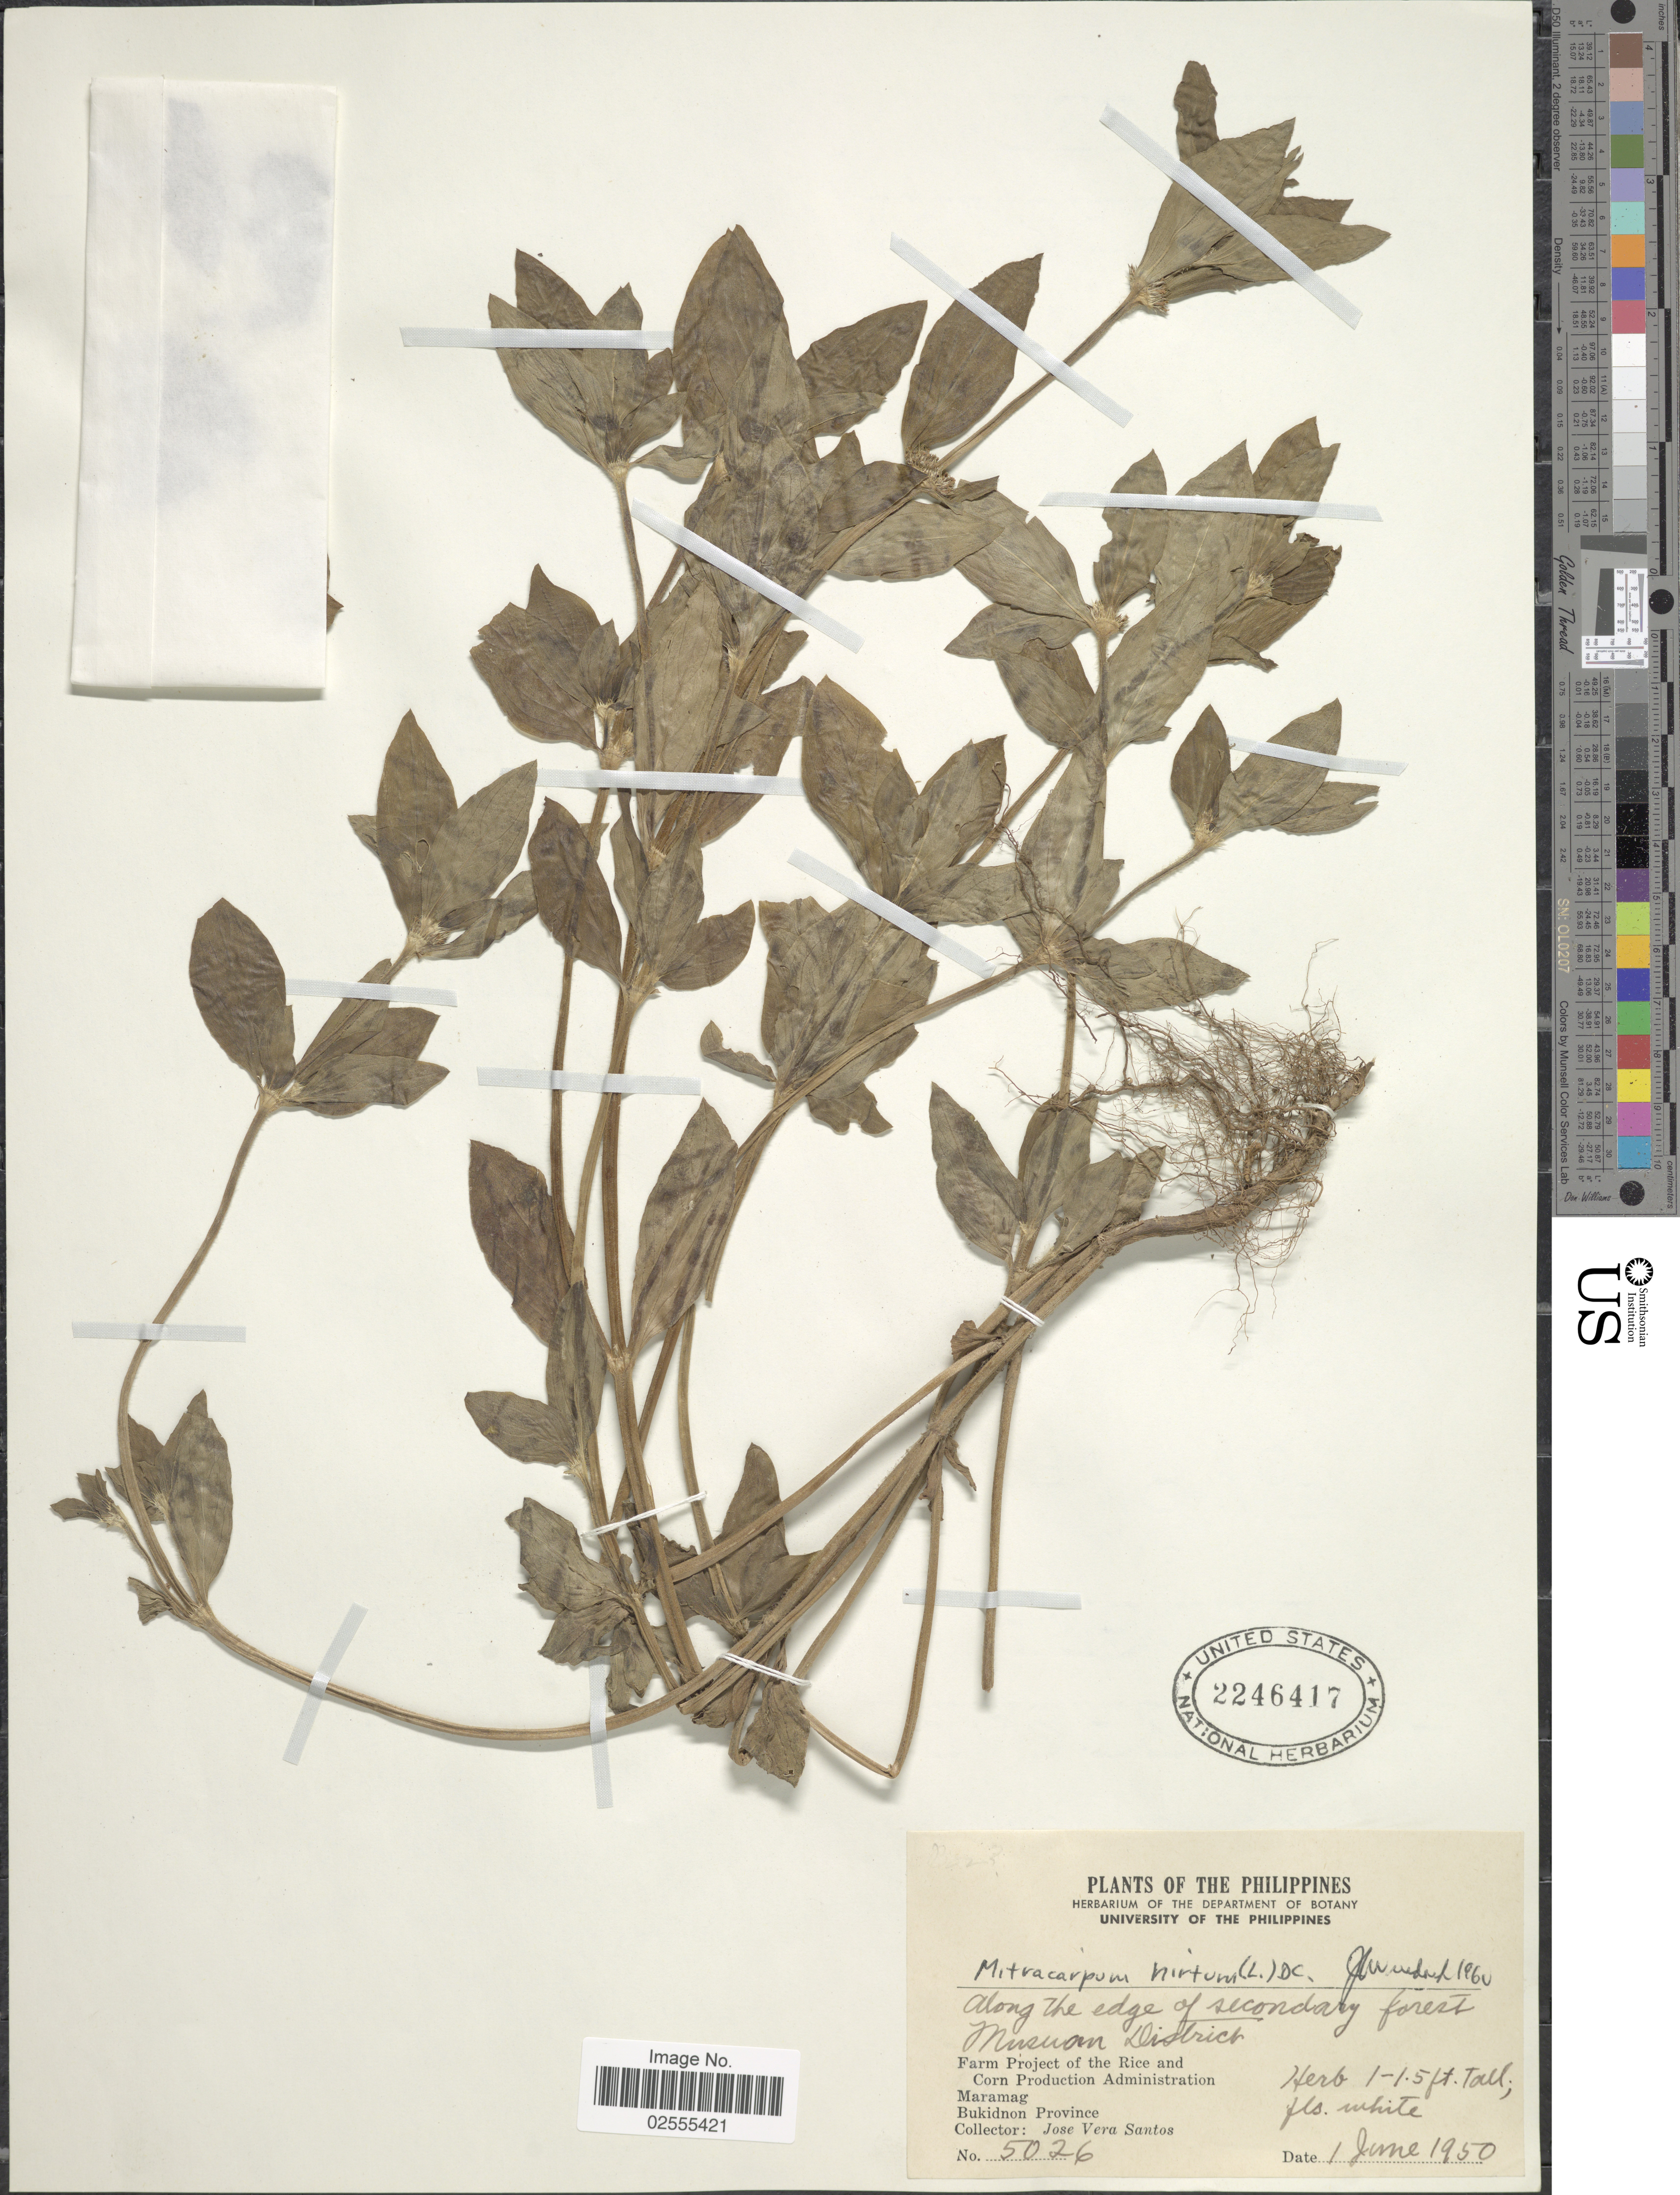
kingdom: Plantae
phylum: Tracheophyta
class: Magnoliopsida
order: Gentianales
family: Rubiaceae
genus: Mitracarpus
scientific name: Mitracarpus hirtus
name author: (L.) DC.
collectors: J. Santos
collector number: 5026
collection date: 1950-06-01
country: Philippines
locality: Maramag. Bukidnon Province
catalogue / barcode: US 2246417